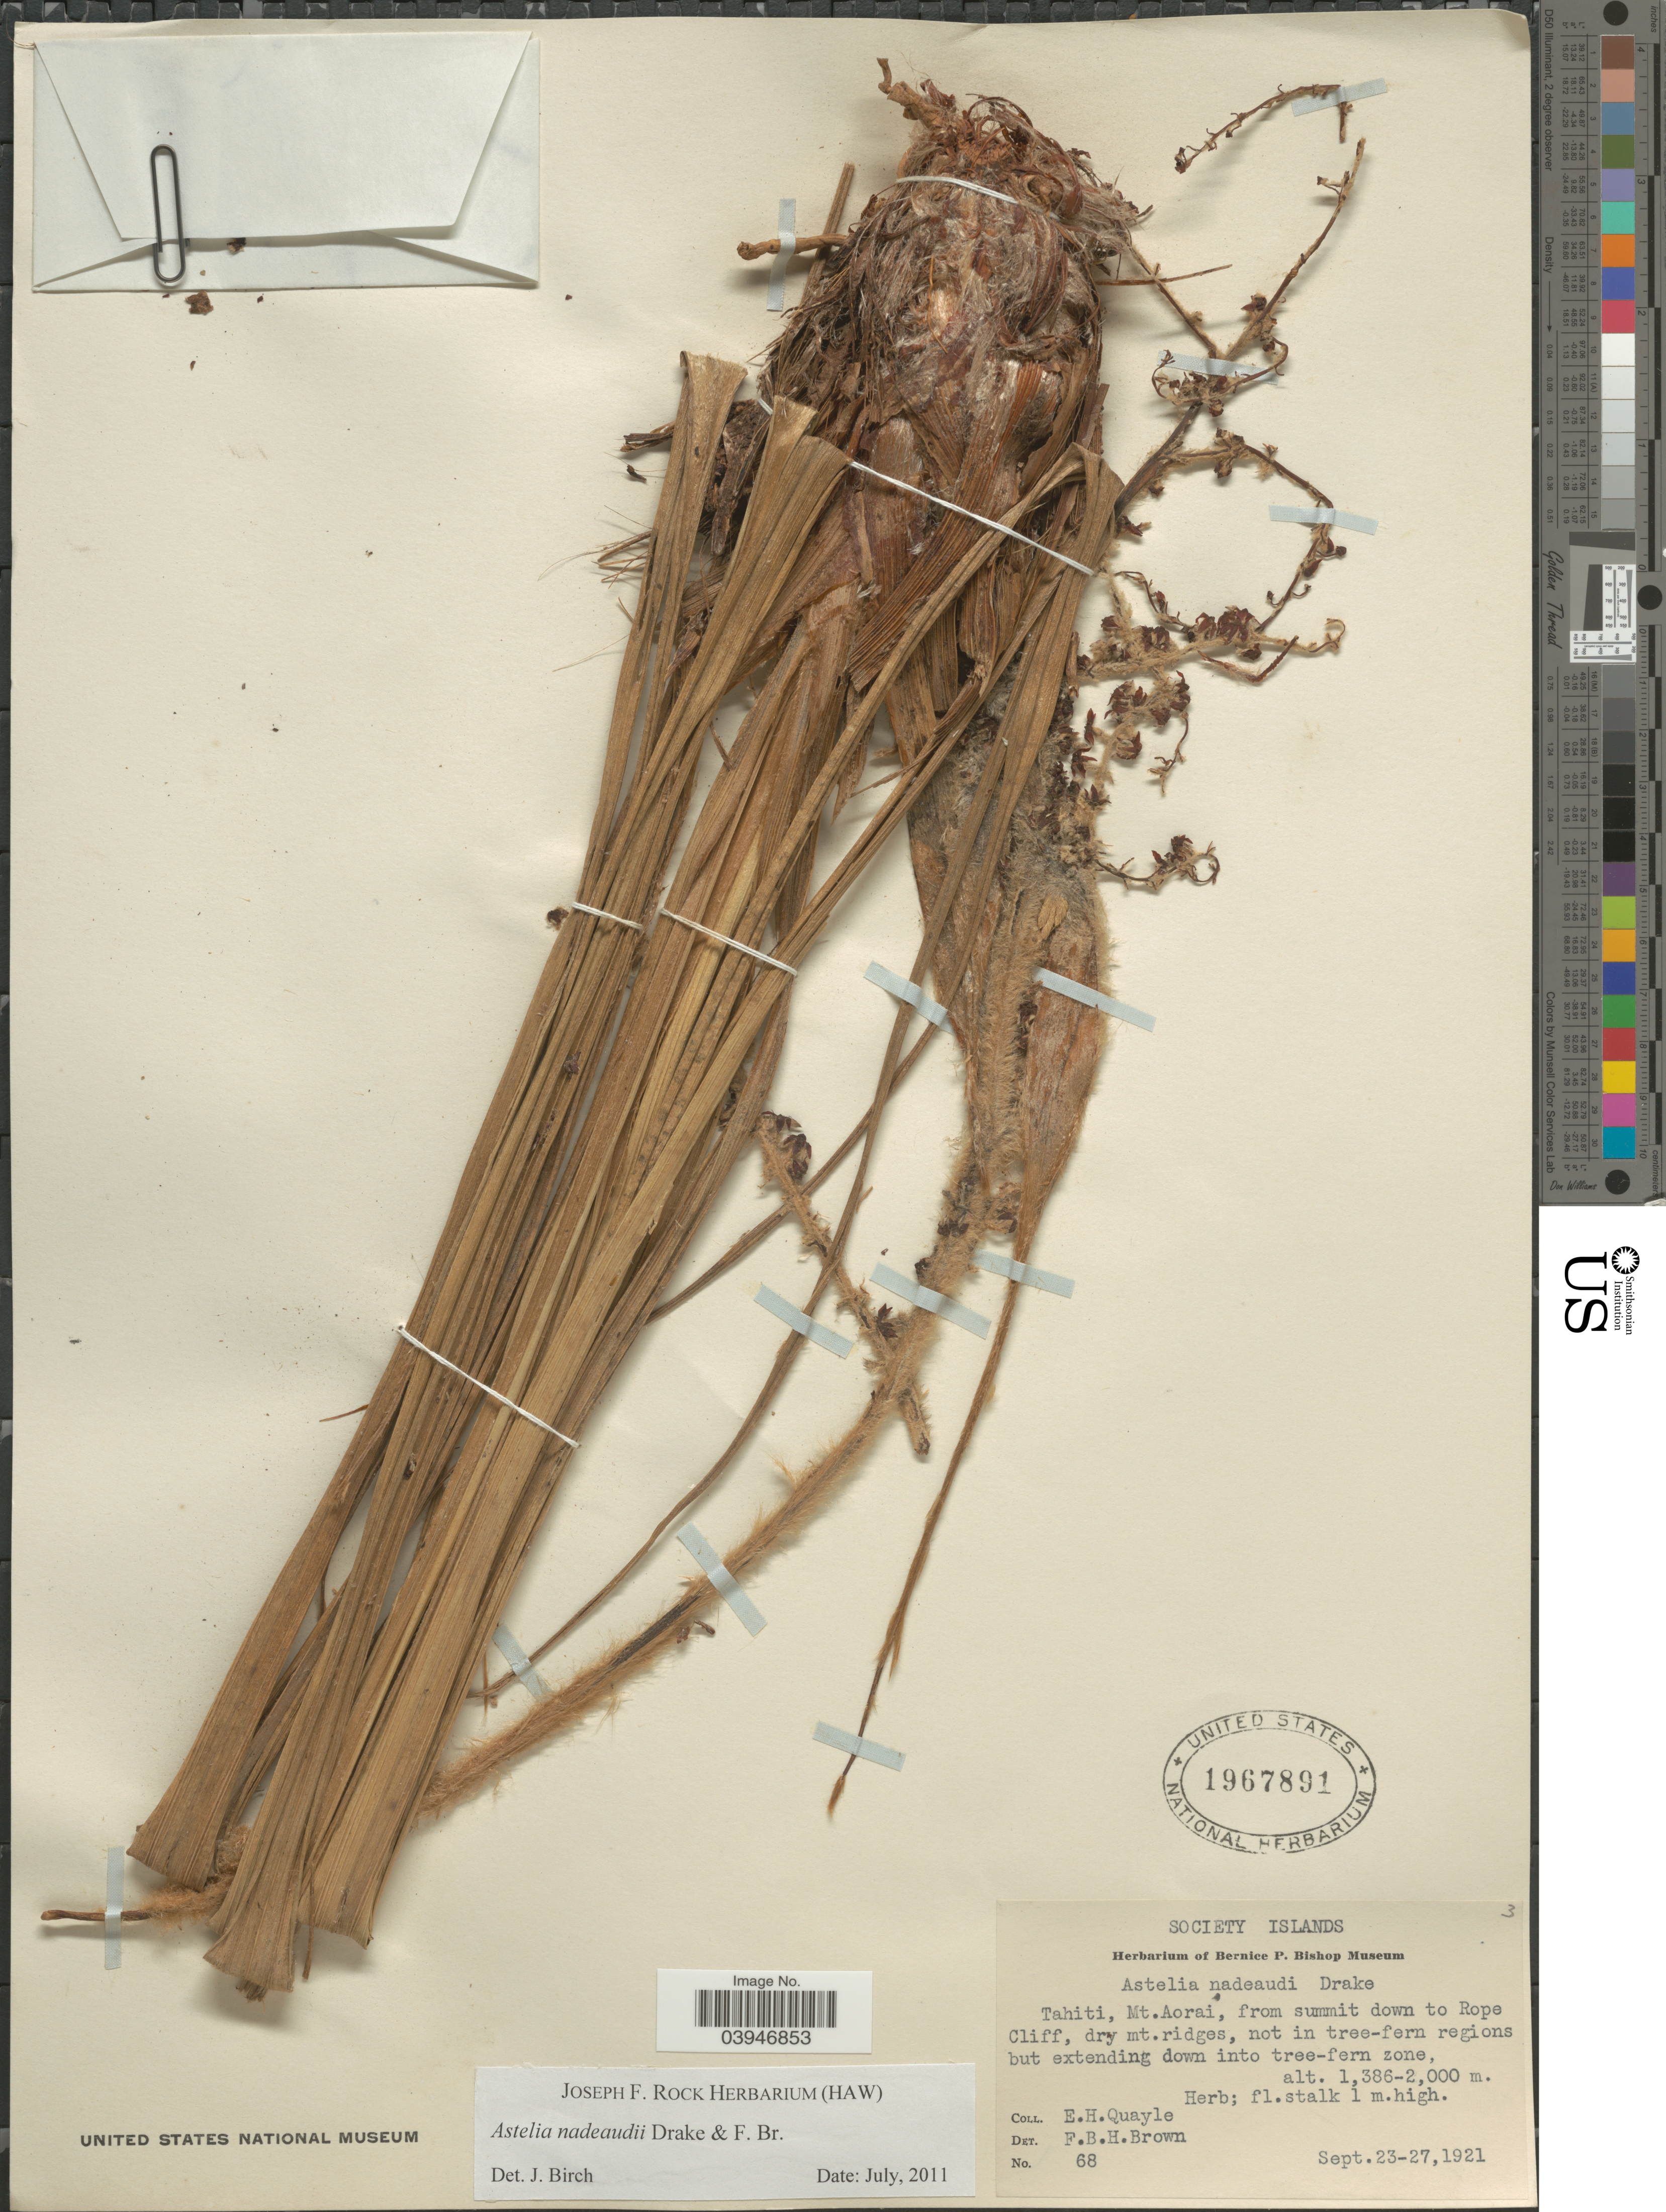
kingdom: Plantae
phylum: Tracheophyta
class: Liliopsida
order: Asparagales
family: Asteliaceae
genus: Astelia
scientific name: Astelia nadeaudii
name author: Drake & F. Br.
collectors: E. Quayle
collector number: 68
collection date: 1921-09-23/1921-09-27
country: French Polynesia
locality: Society Islands. Tahiti, Mt.Aorai, from summit down to Rope Cliff.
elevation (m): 1386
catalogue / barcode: US 1967891